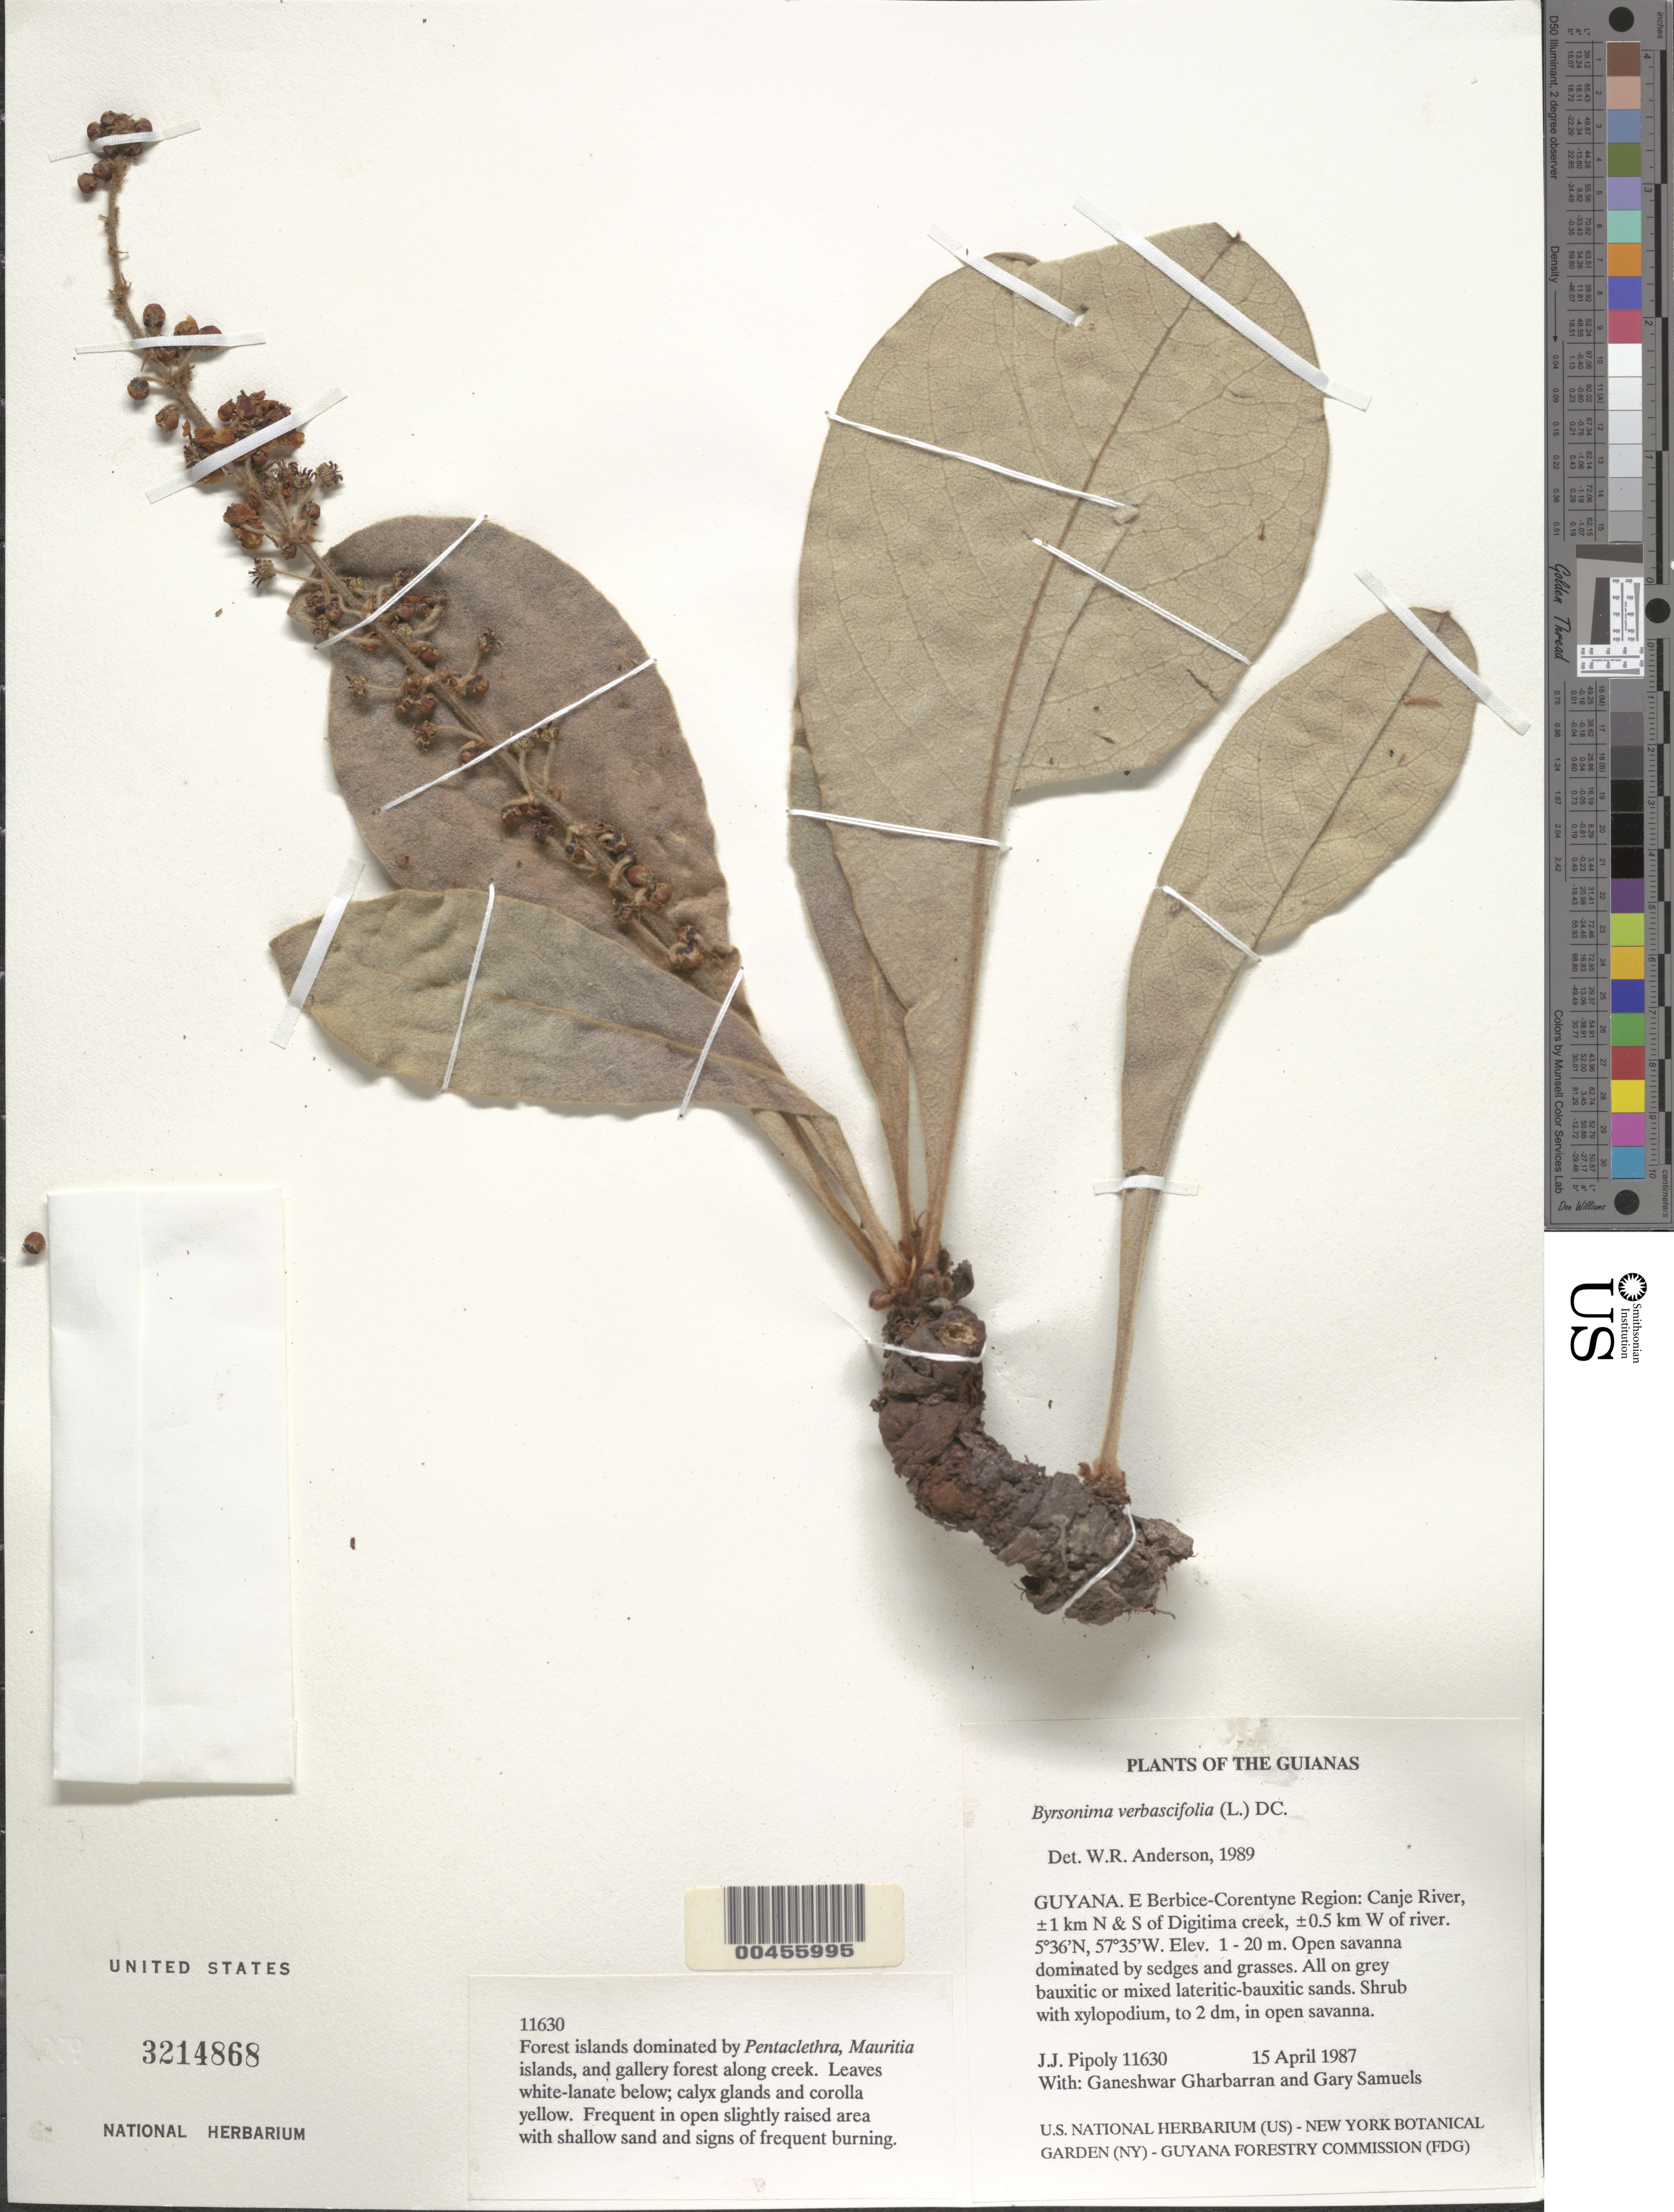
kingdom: Plantae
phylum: Tracheophyta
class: Magnoliopsida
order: Malpighiales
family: Malpighiaceae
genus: Byrsonima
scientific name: Byrsonima verbascifolia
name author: (L.) DC.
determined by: Anderson, W. R., (MICH), University of Michigan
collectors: J. J. Pipoly, G. Gharbarran & G. Samuels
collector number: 11630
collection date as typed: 15 April 1987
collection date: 1987-04-15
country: Guyana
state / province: E. Berbice-Corentyne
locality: Canje River, ±1 km N & S of Digitima creek, ±0.5 km W of river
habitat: Open savanna dominated by sedges and grasses. All on grey bauxitic or mixed lateritic-bauxitic sands. Forest islands dominated by Pentaclethra, Mauritia islands, and gallery forest along creek.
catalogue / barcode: US 3214868